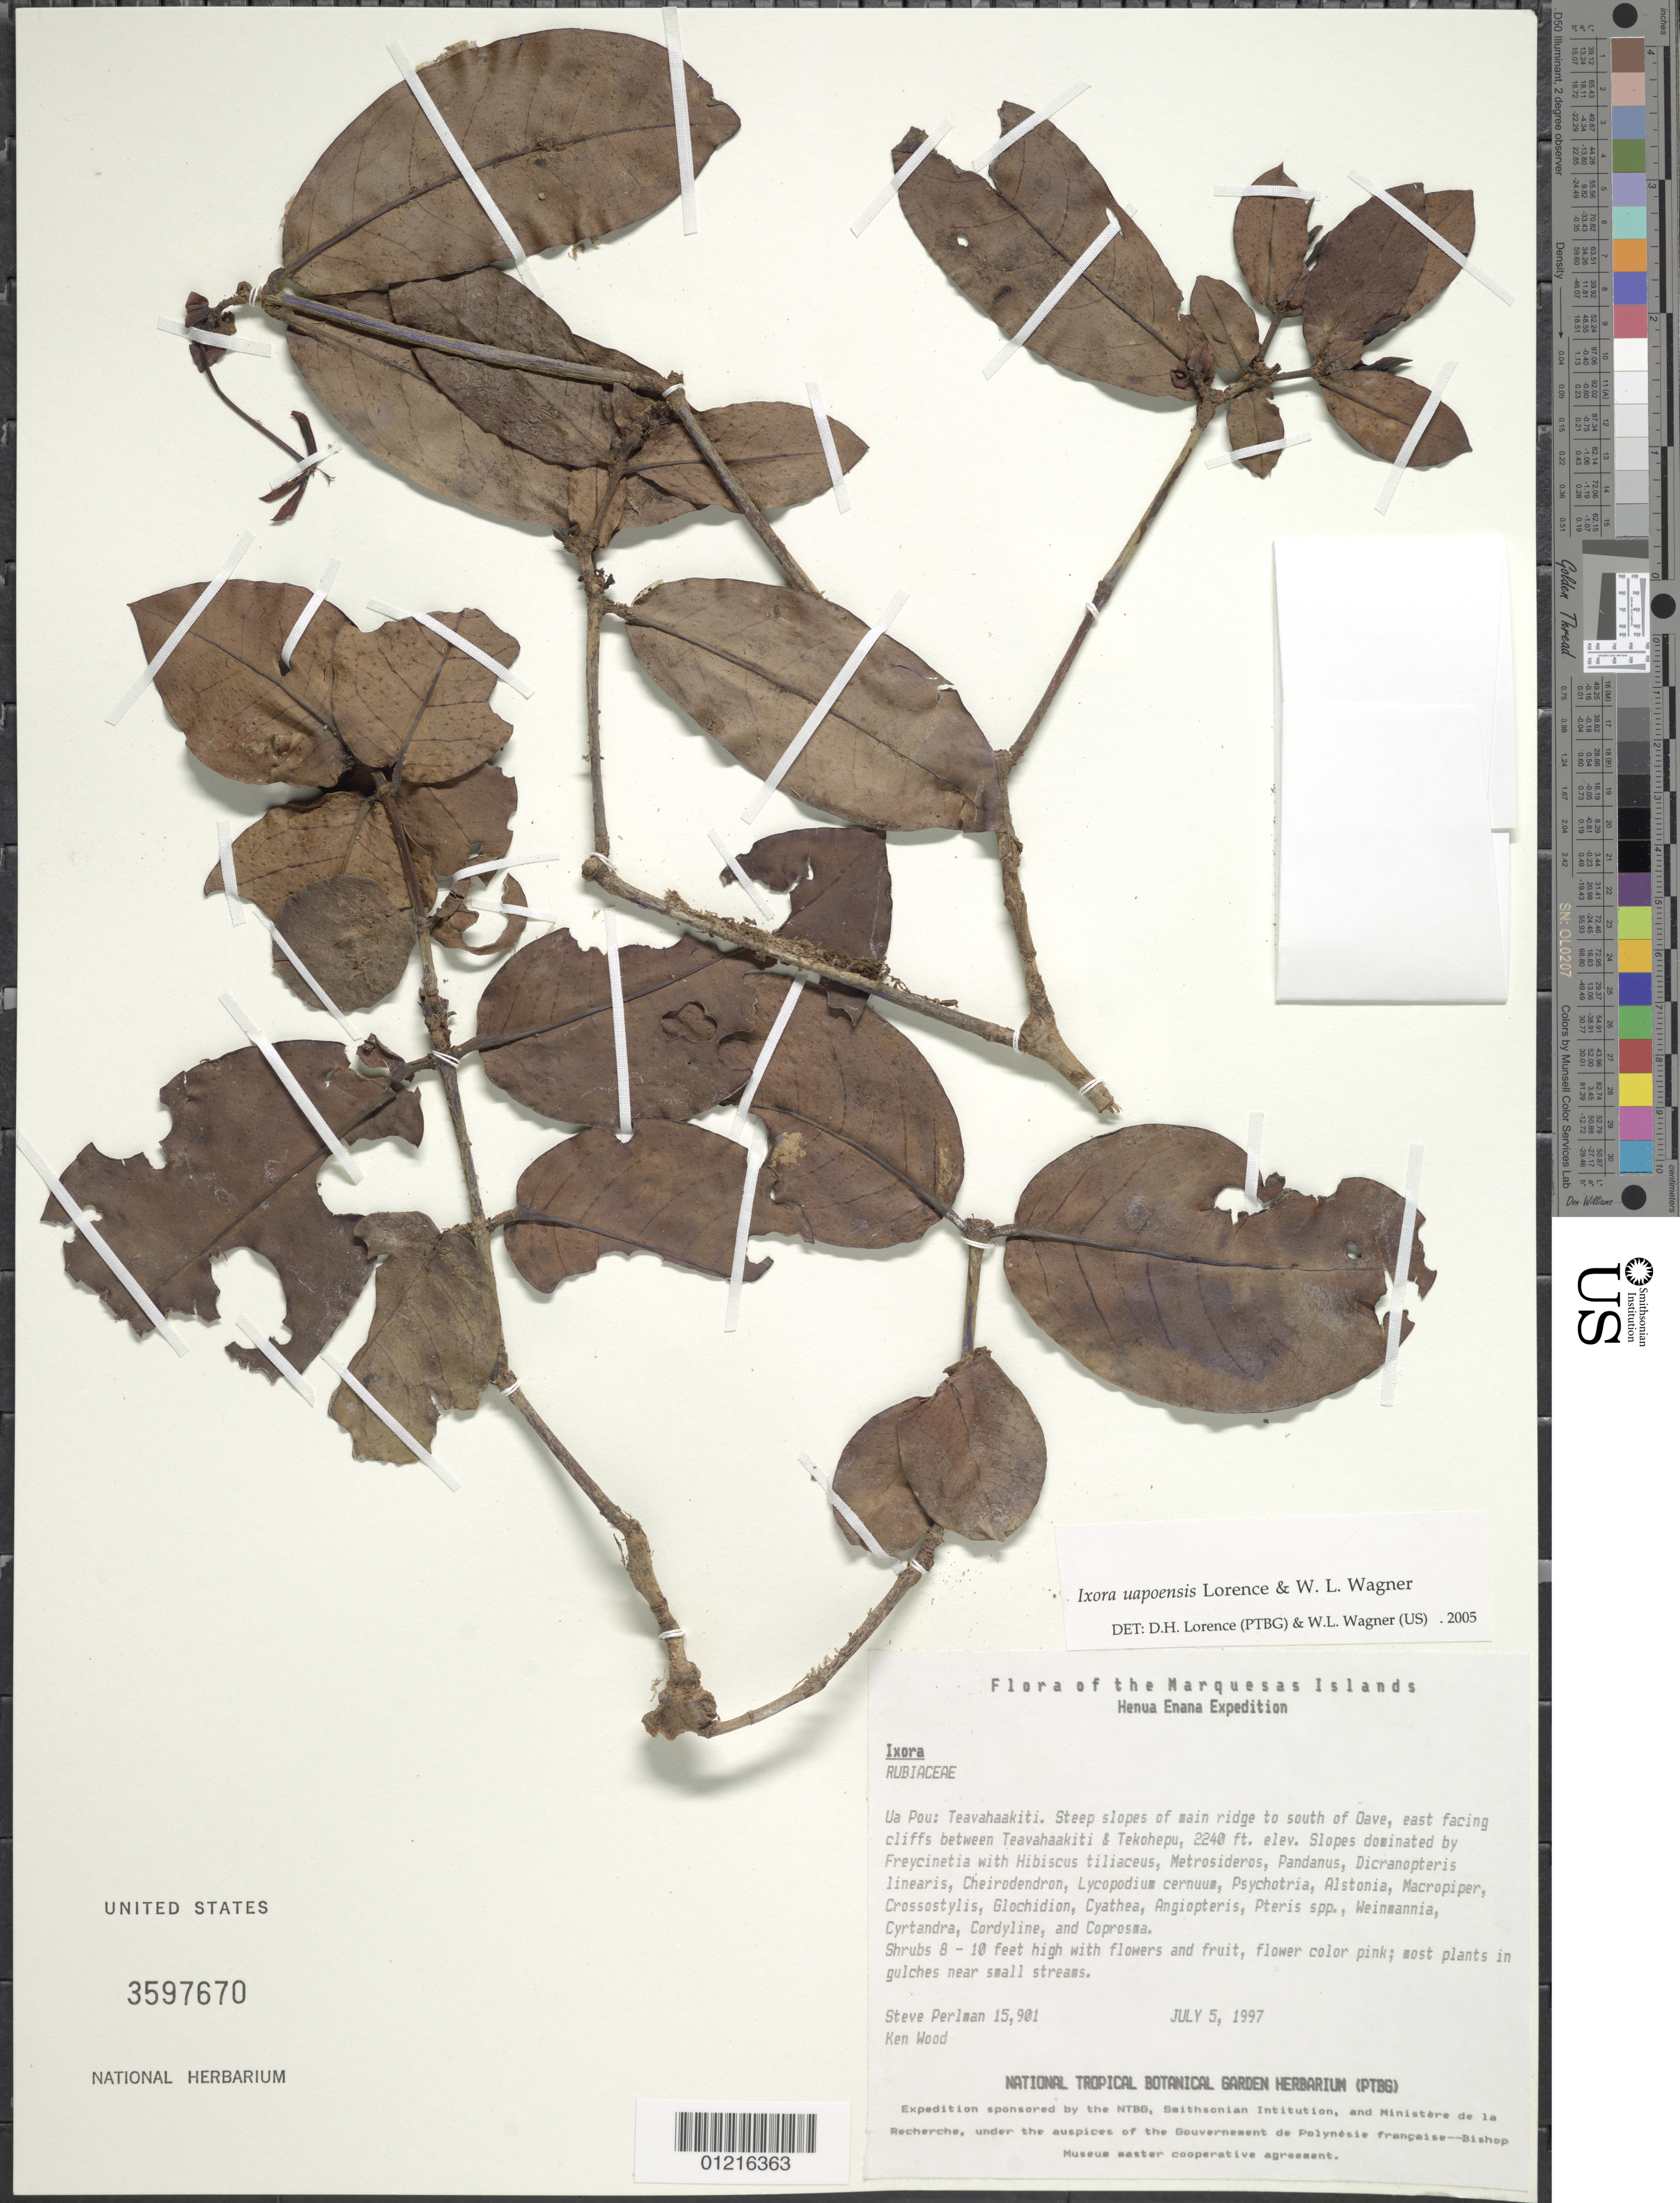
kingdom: Plantae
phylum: Tracheophyta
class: Magnoliopsida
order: Gentianales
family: Rubiaceae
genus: Ixora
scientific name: Ixora uapouensis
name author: Lorence & W.L. Wagner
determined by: Lorence, David H.; Wagner, W. H.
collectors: S. P. Perlman & K. R. Wood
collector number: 15901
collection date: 1997-07-05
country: French Polynesia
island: Ua Pou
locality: Teavahaakiti, steep slopes of main ridge to S of Oave, E facing cliffs between Teavahaakiti & Tekohepu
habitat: In gulches near small streams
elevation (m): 683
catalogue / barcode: US 3597670